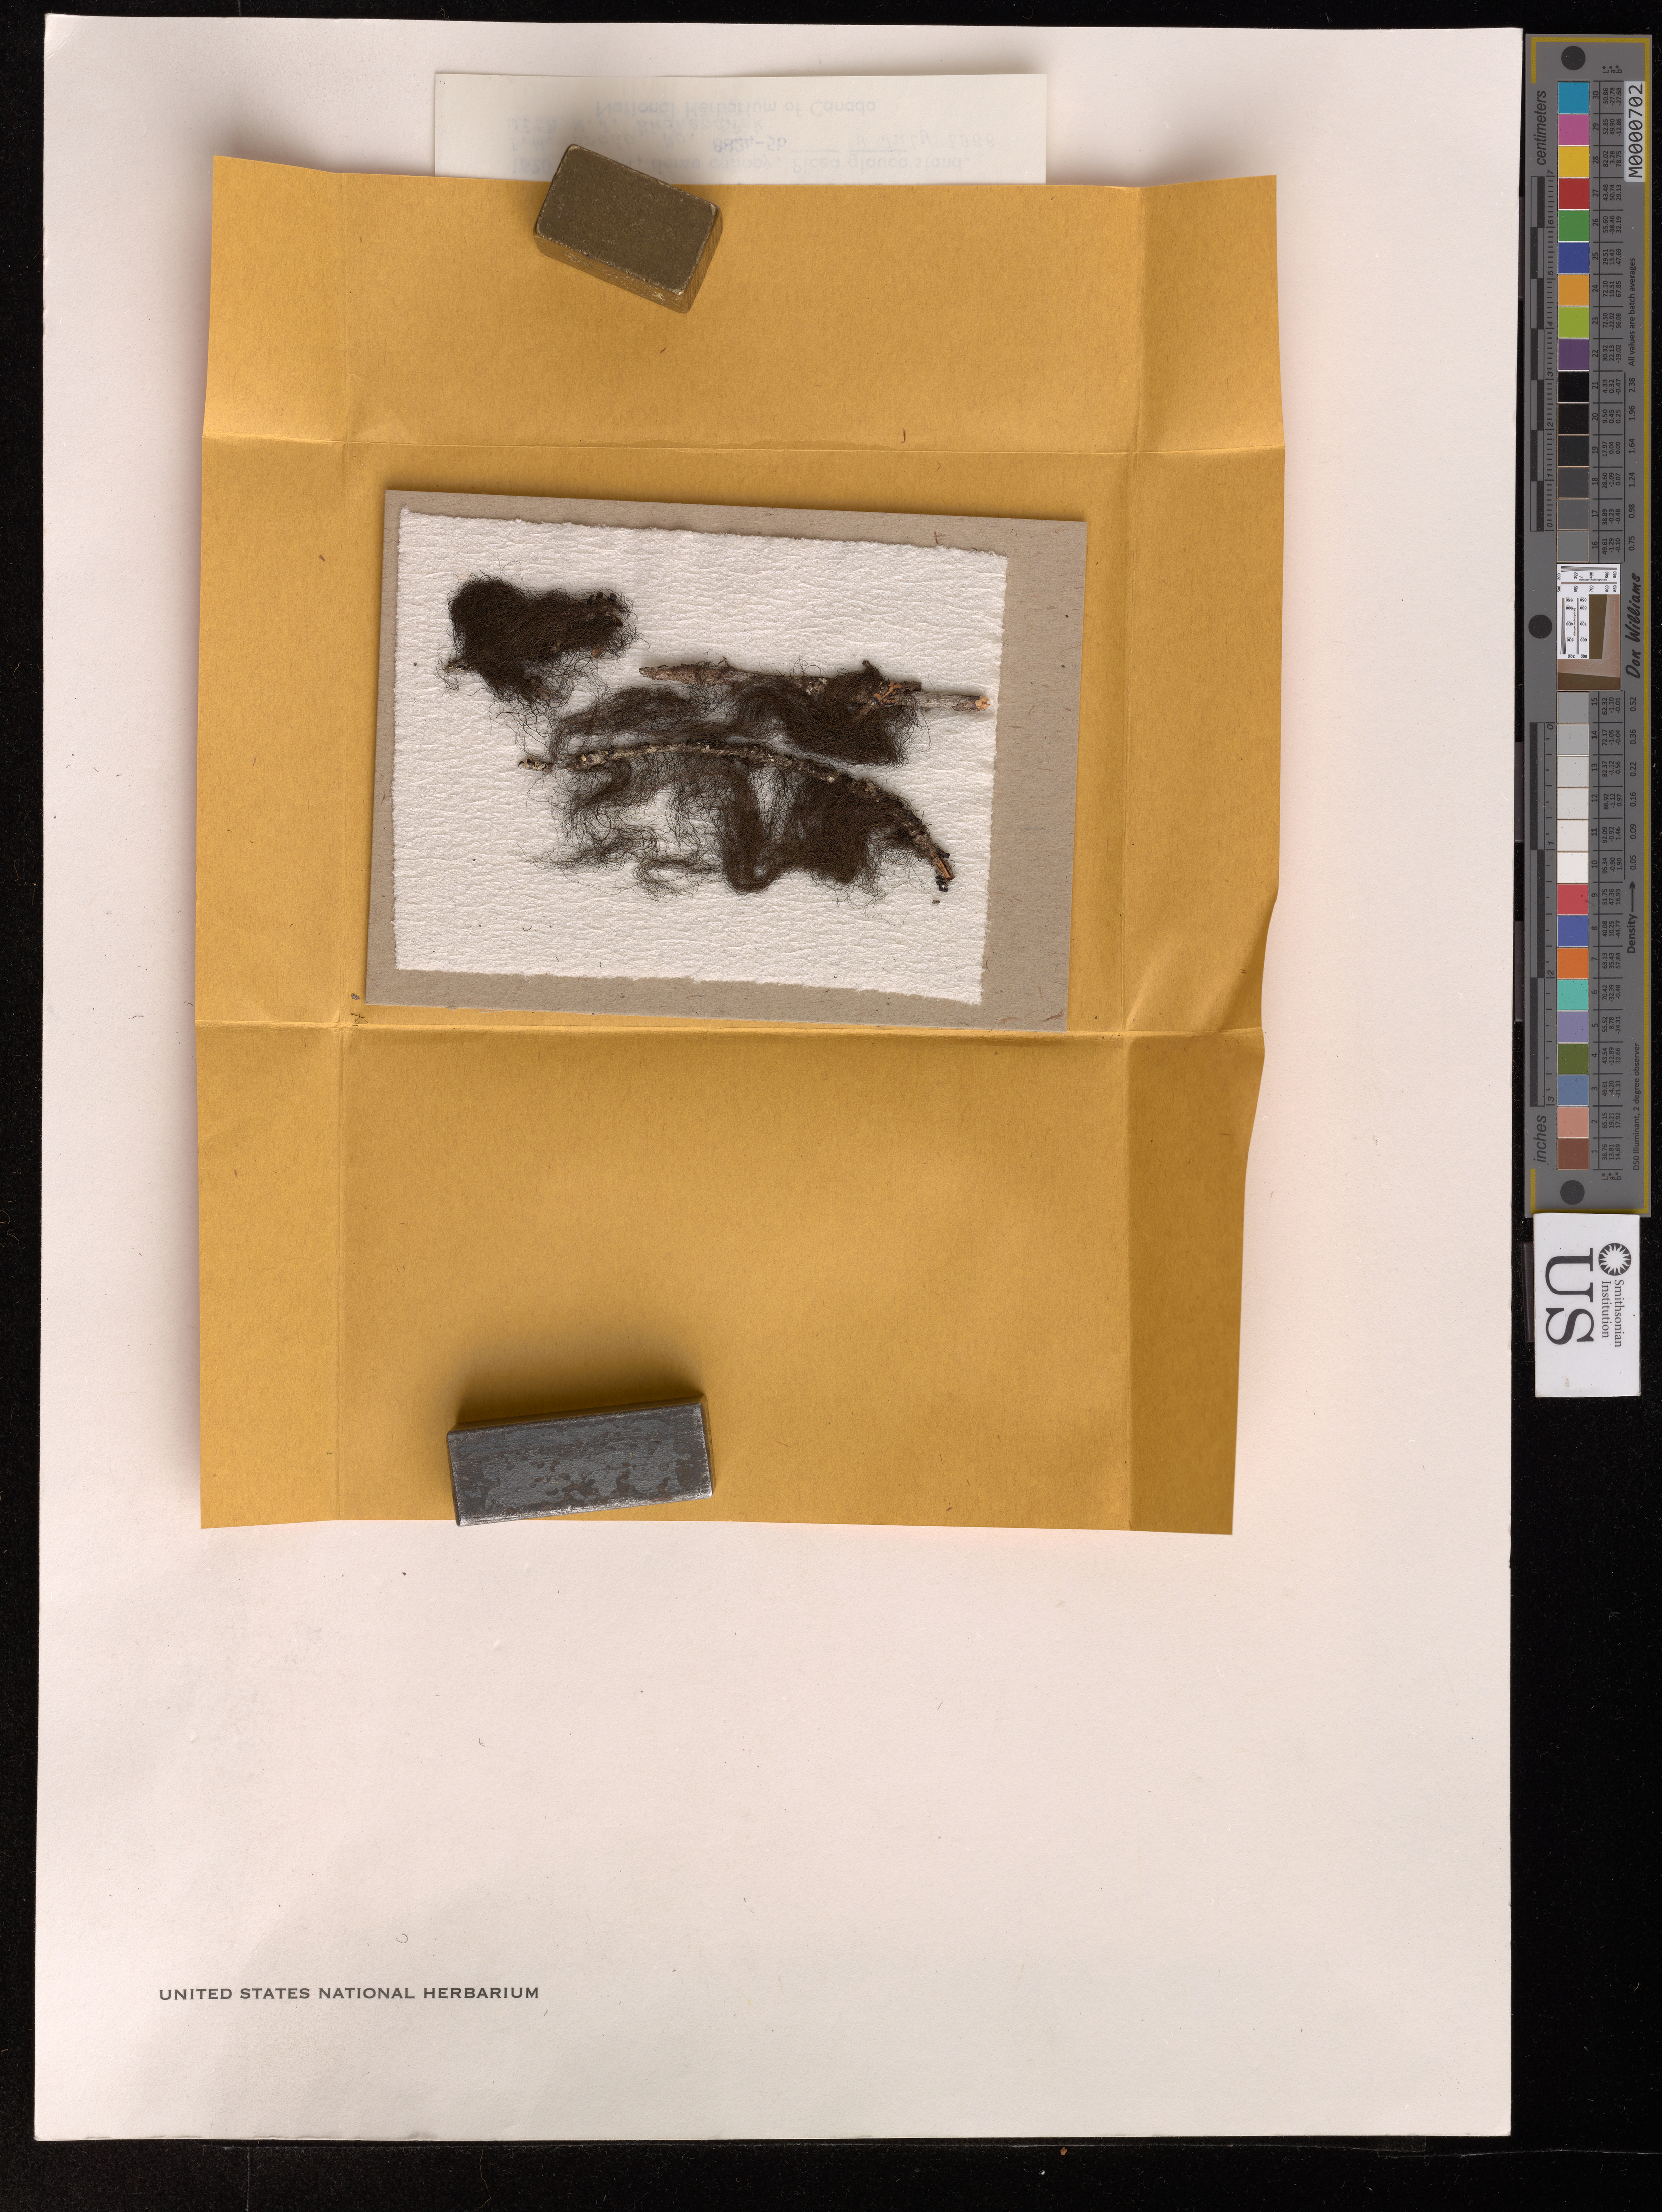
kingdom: Fungi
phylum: Ascomycota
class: Lecanoromycetes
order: Lecanorales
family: Parmeliaceae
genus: Bryoria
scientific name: Bryoria lanestris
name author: (Ach.) Brodo & D.Hawksw.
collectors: I. Brodo & M. Schepanek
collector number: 8824-5b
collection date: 1966-07-09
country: Canada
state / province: Newfoundland and Labrador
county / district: Labrador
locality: Labrador, Menihek Lake, 2 mi. N of Faden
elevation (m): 1620